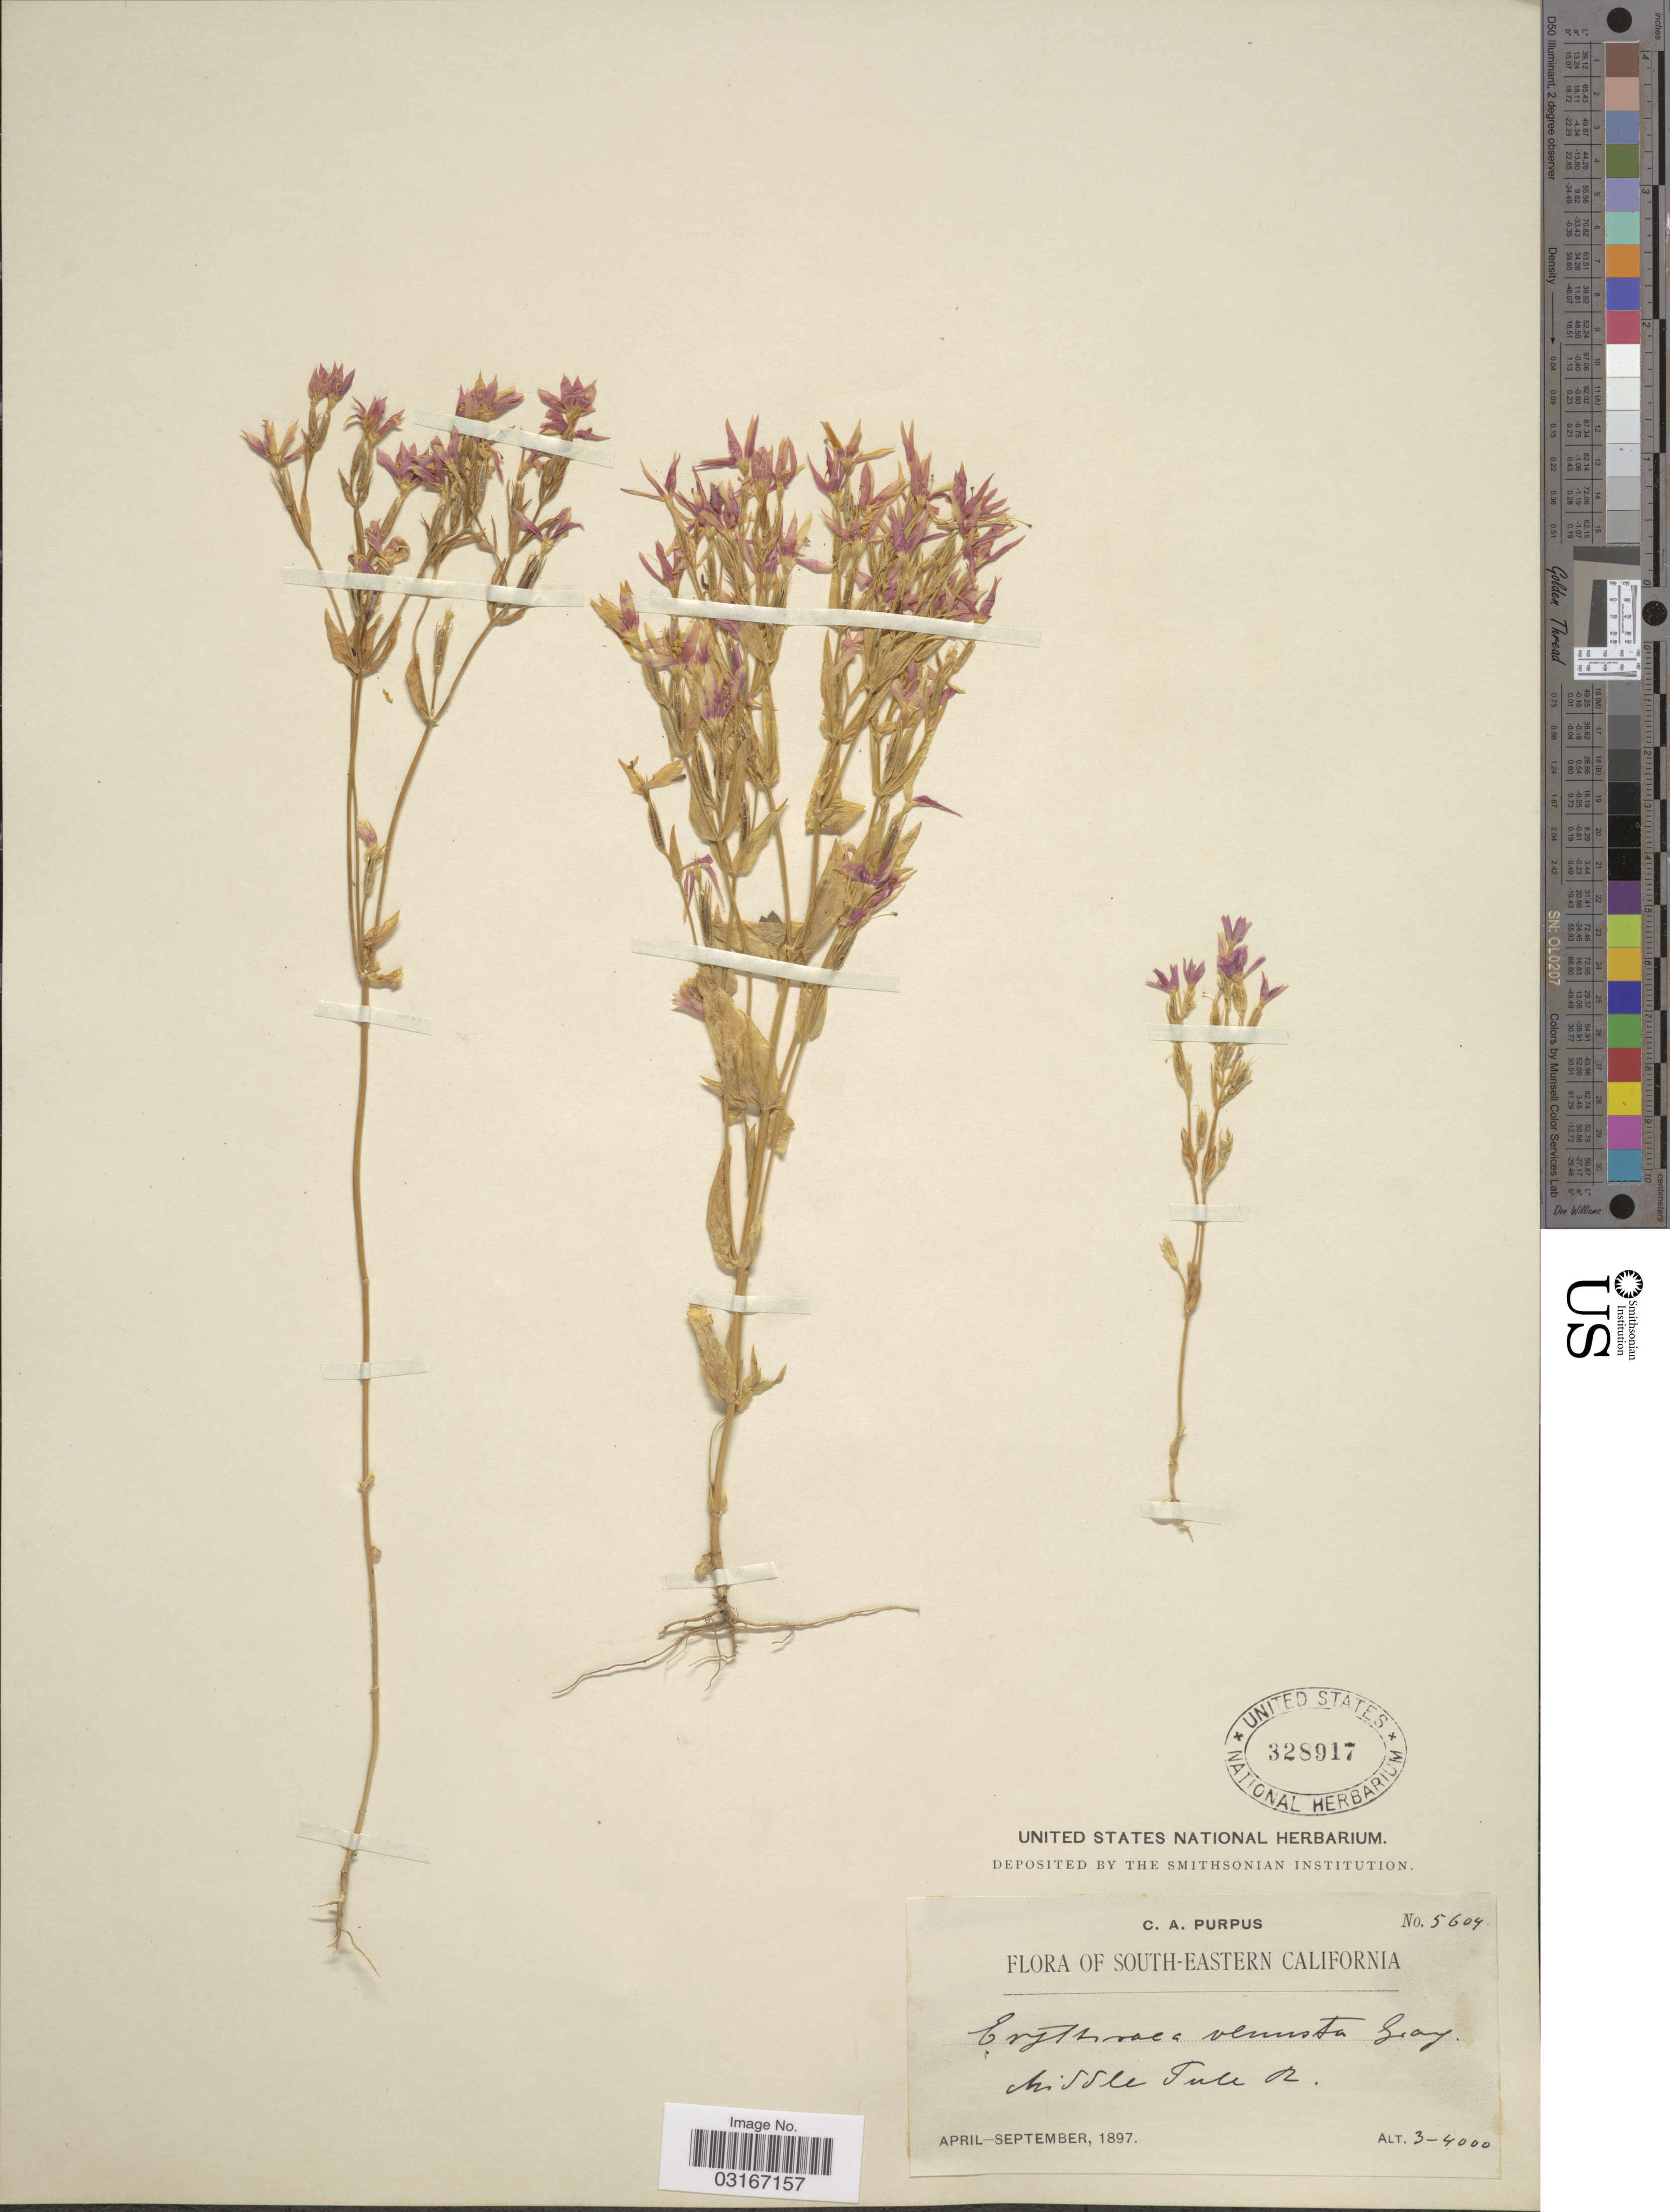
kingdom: Plantae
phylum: Tracheophyta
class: Magnoliopsida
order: Gentianales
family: Gentianaceae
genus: Centaurium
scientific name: Centaurium venustum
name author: (A. Gray) B.L. Rob.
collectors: C. A. Purpus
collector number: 5604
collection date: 1897-04/1897-09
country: United States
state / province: California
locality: South-Eastern California. Middle Tule R.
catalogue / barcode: US 328917